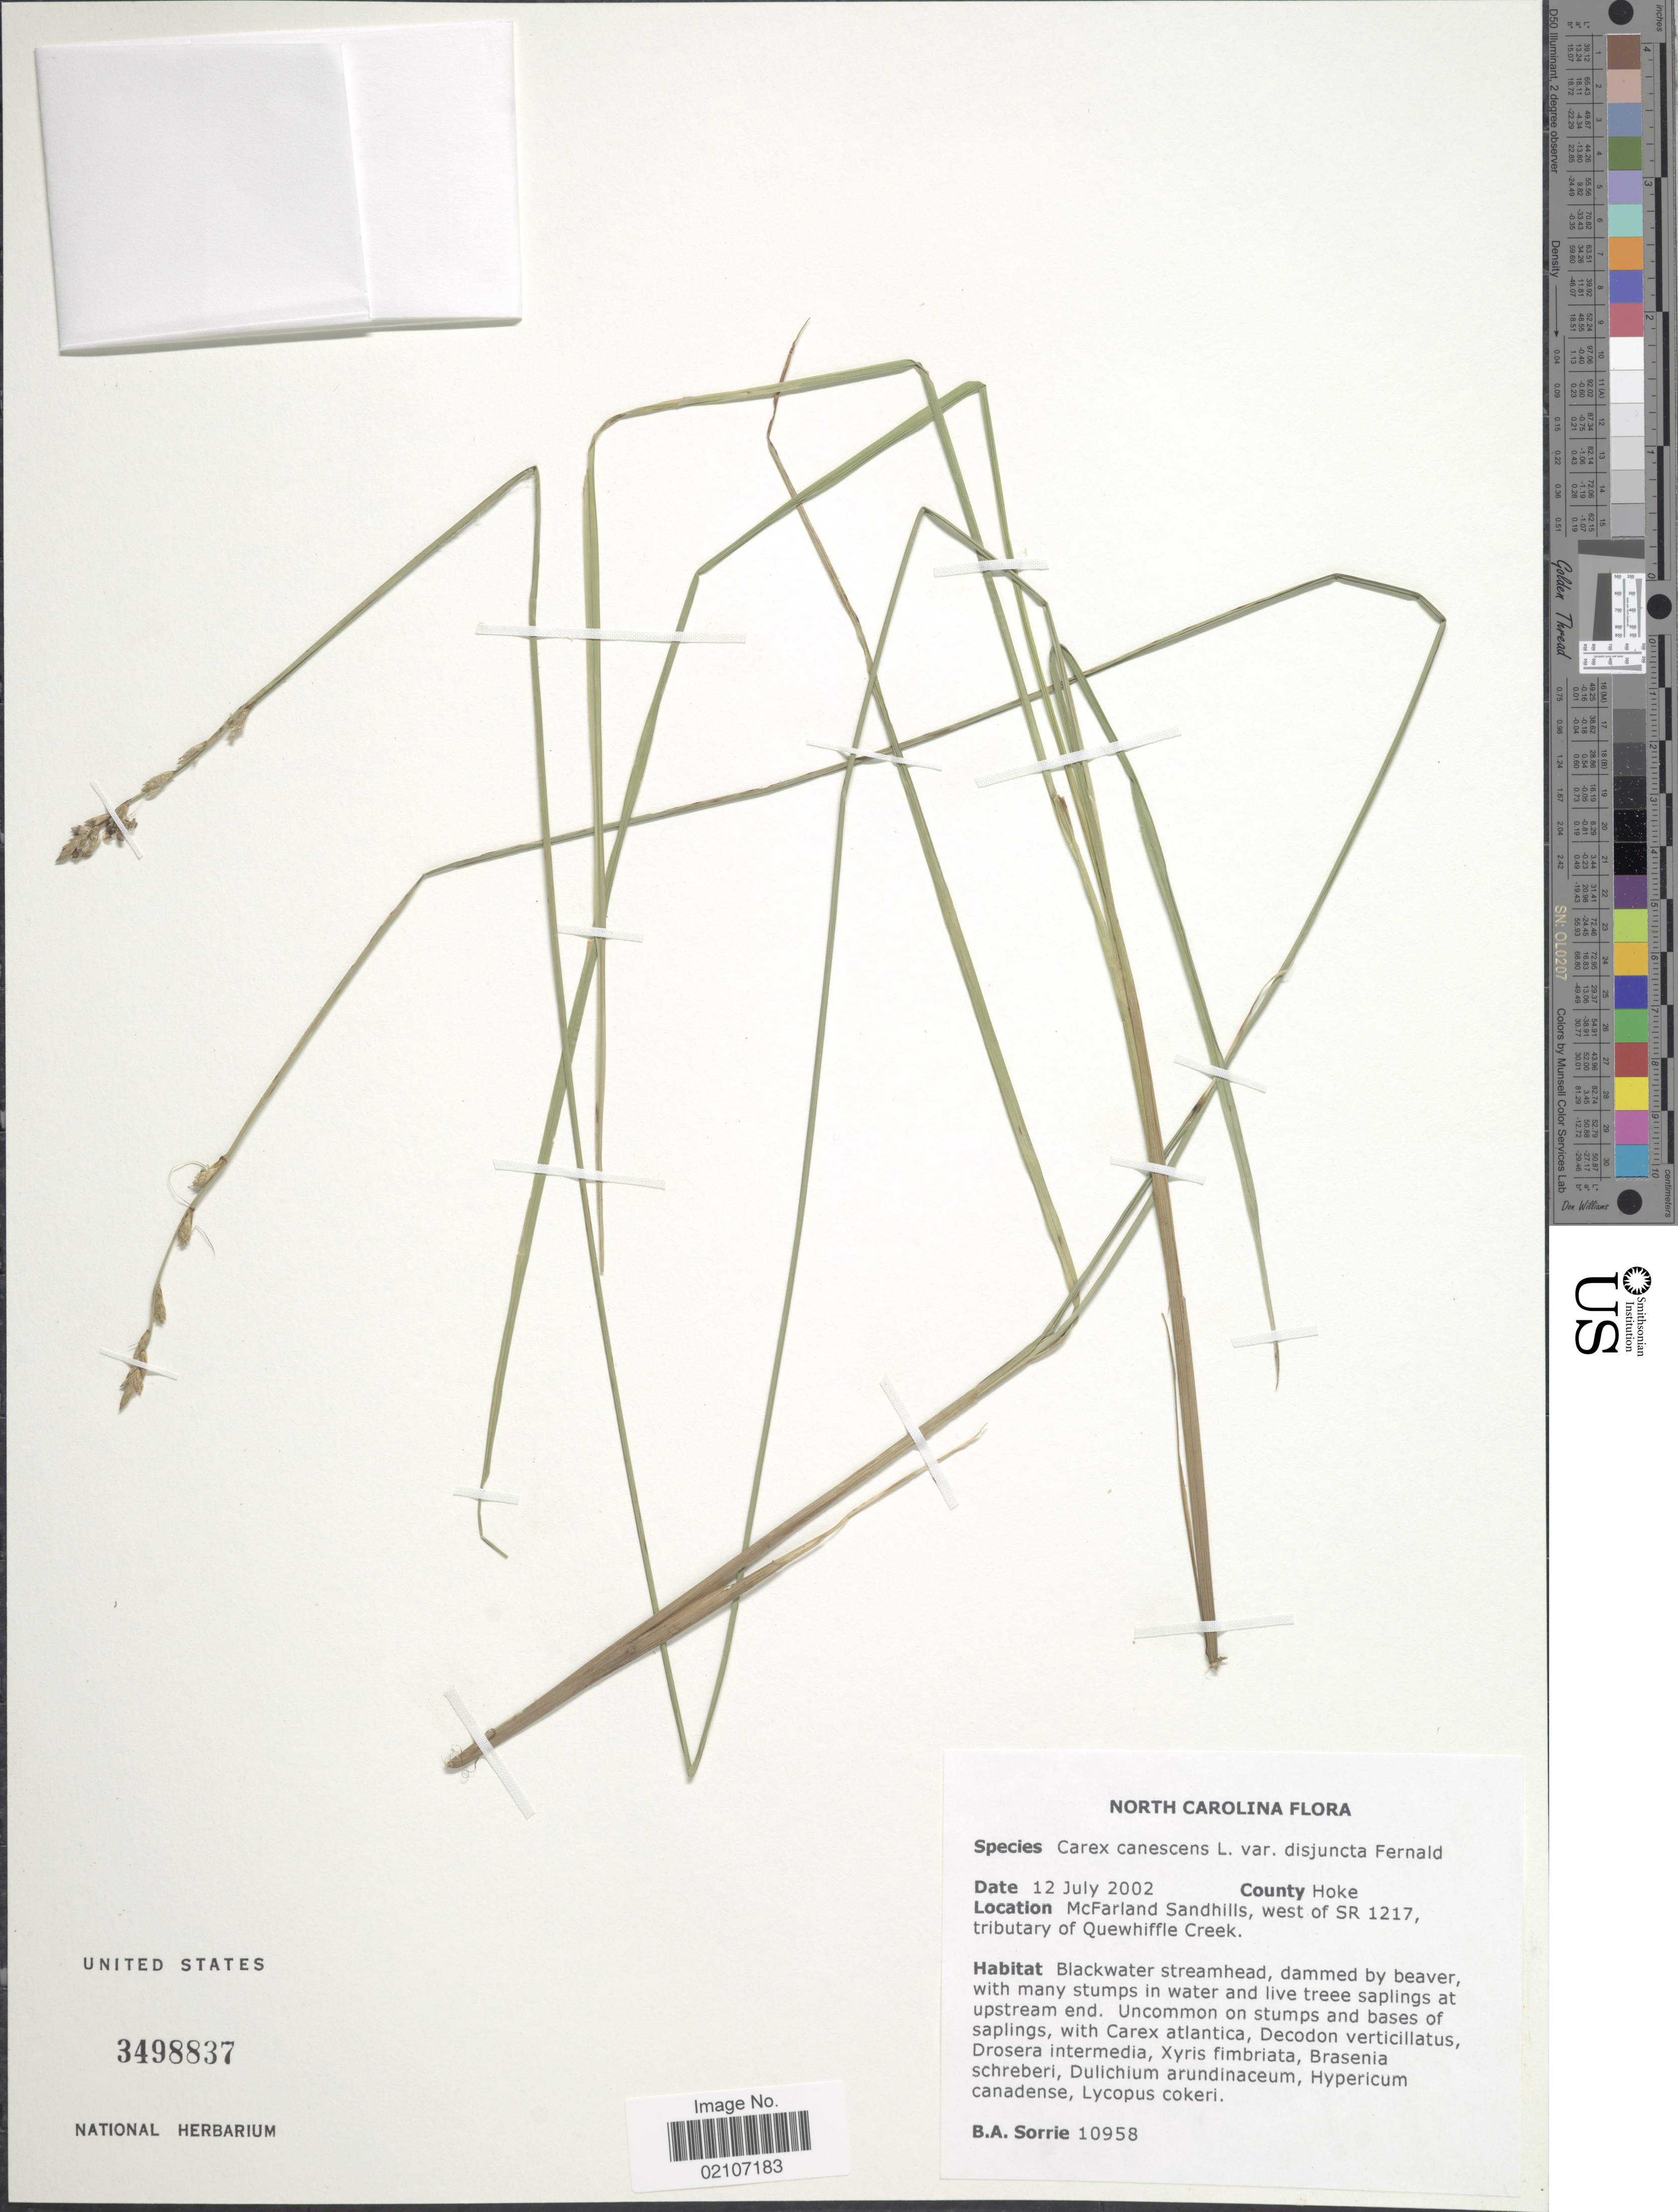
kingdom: Plantae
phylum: Tracheophyta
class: Liliopsida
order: Poales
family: Cyperaceae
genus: Carex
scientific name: Carex canescens var. disjuncta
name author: Fernald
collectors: B. Sorrie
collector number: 10958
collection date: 2002-07-12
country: United States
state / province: North Carolina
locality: County: Hoke. McFarland Sandhills, west of SR 1217, tributary of Quewhiffle Creek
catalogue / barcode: US 3498837